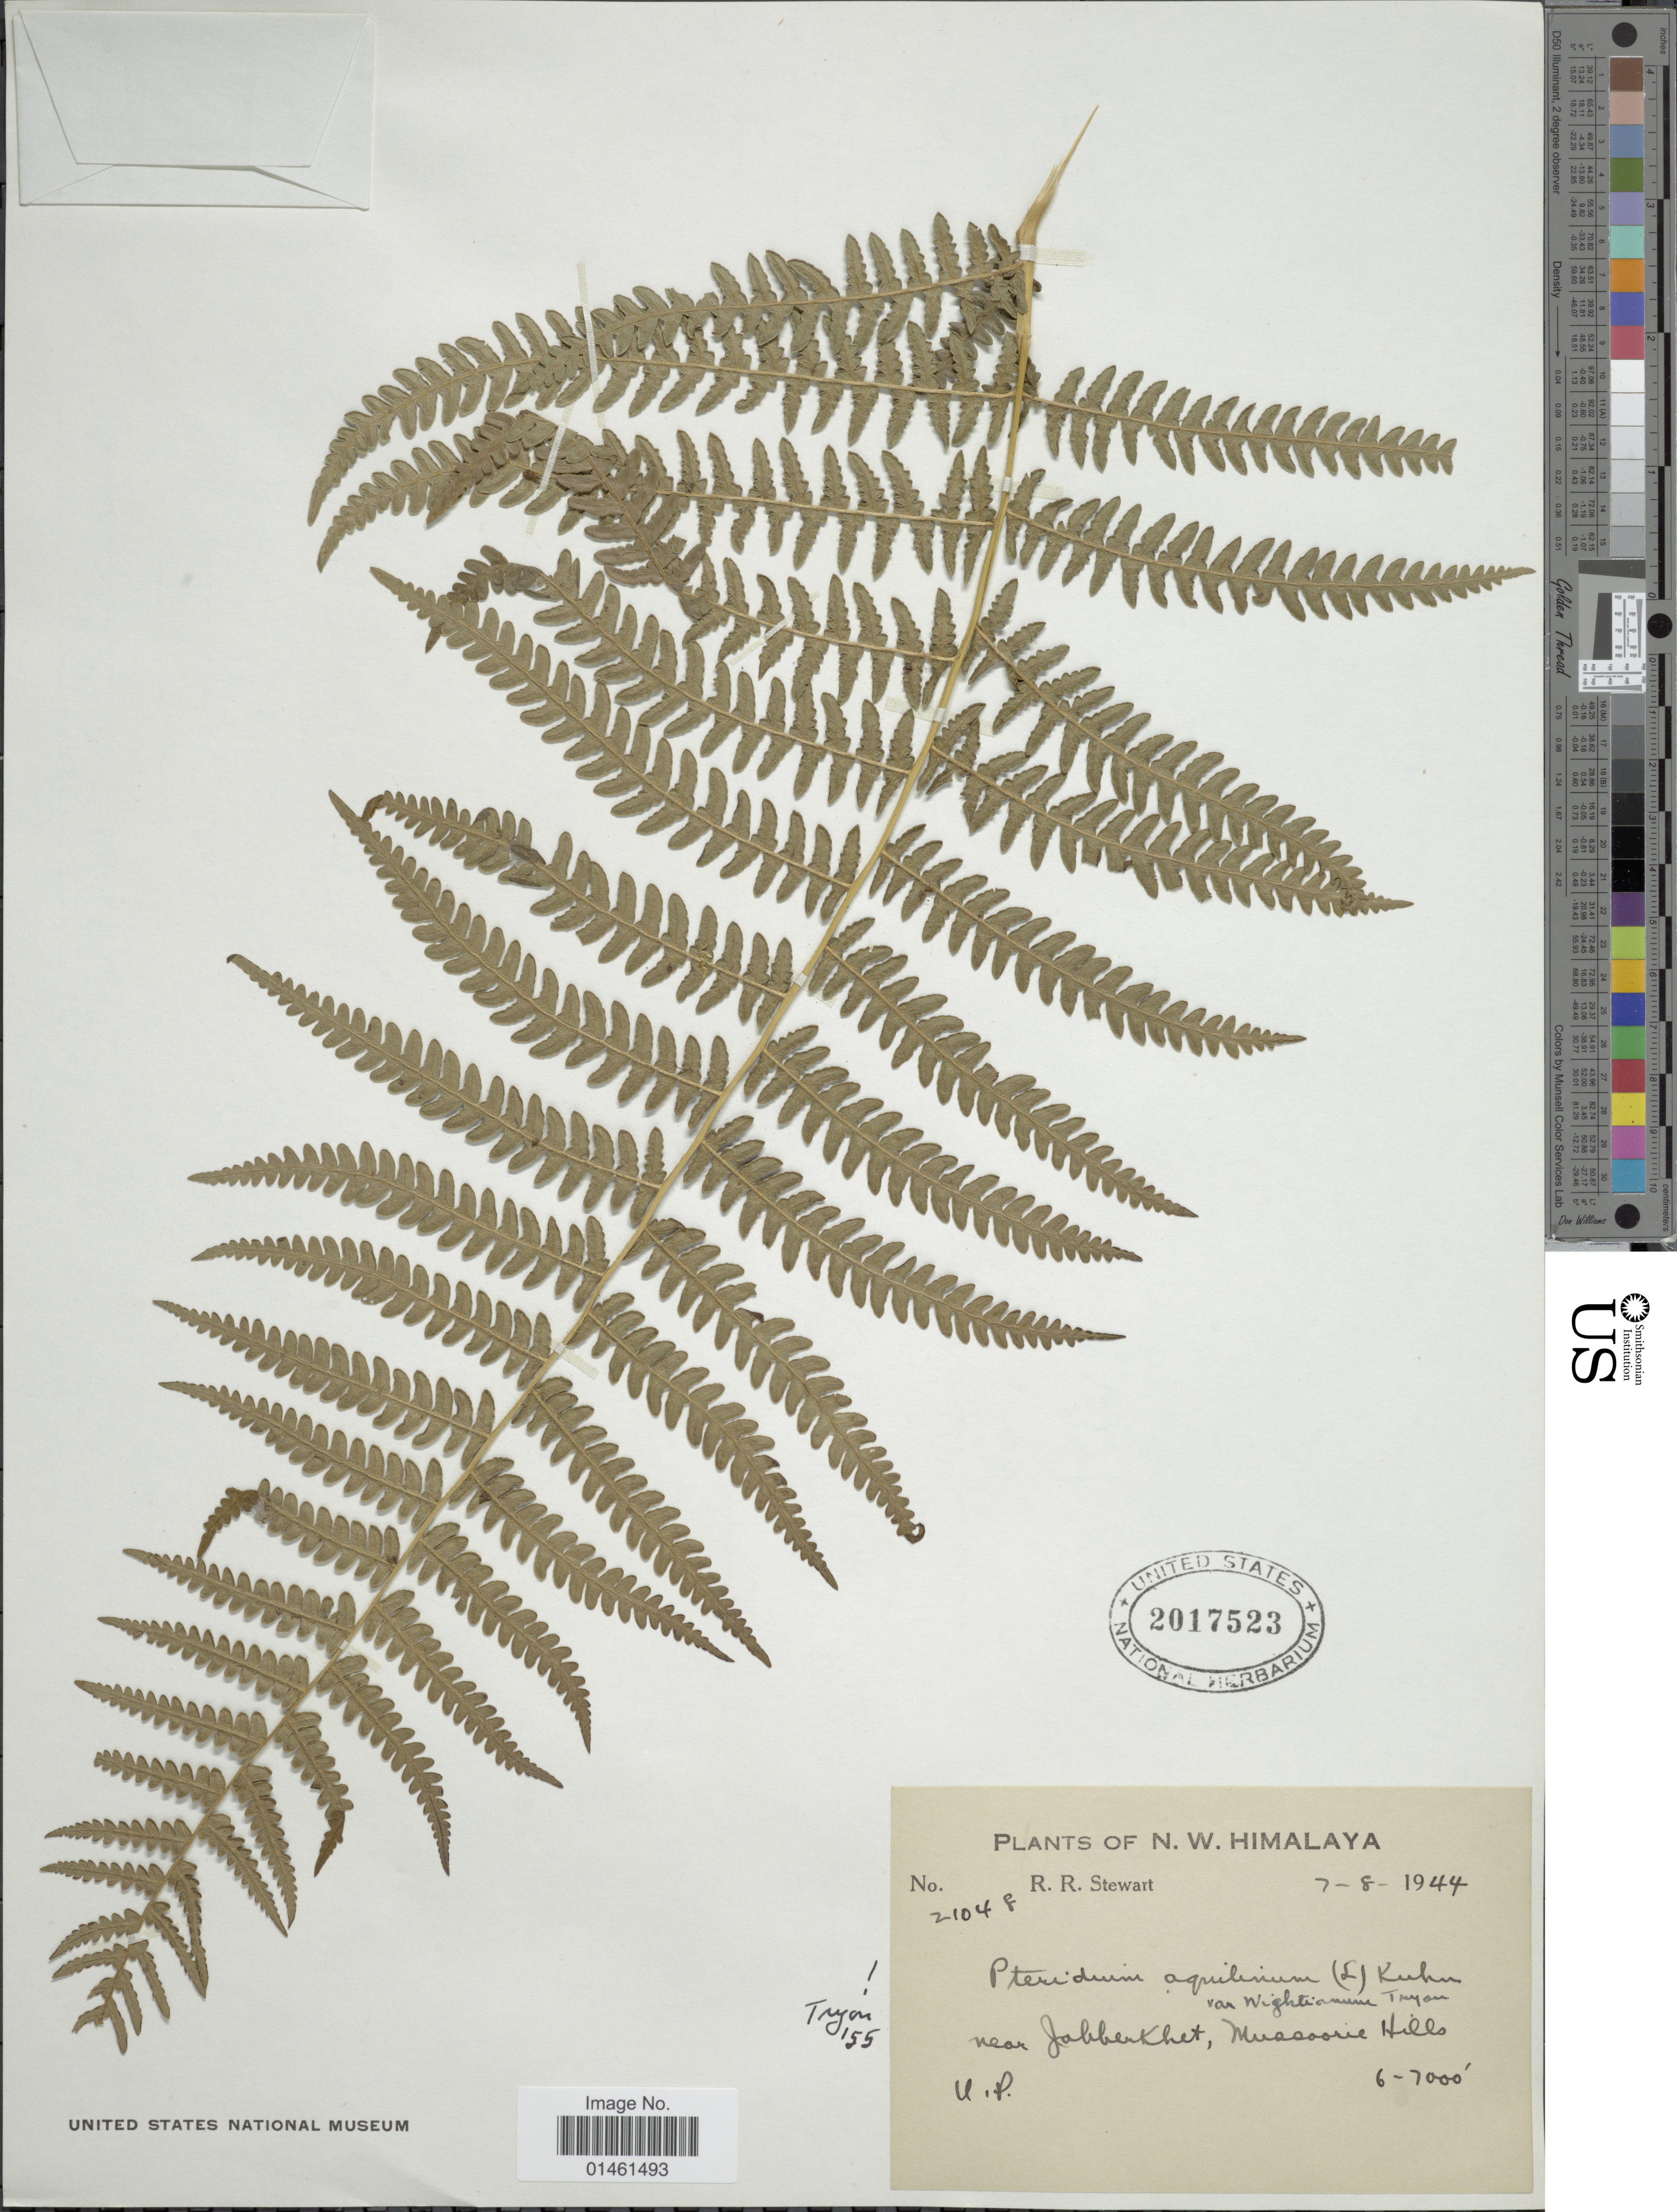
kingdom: Plantae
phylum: Tracheophyta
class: Polypodiopsida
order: Polypodiales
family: Dennstaedtiaceae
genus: Pteridium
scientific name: Pteridium aquilinum var. wightianum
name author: (J. Agardh) R.M. Tryon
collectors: R. R. Stewart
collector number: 21048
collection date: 1944-08-07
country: India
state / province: Uttarakhand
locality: N. W. Himalaya, near Jabberkhet, Mussoorie Hills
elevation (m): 1829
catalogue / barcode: US 2017523